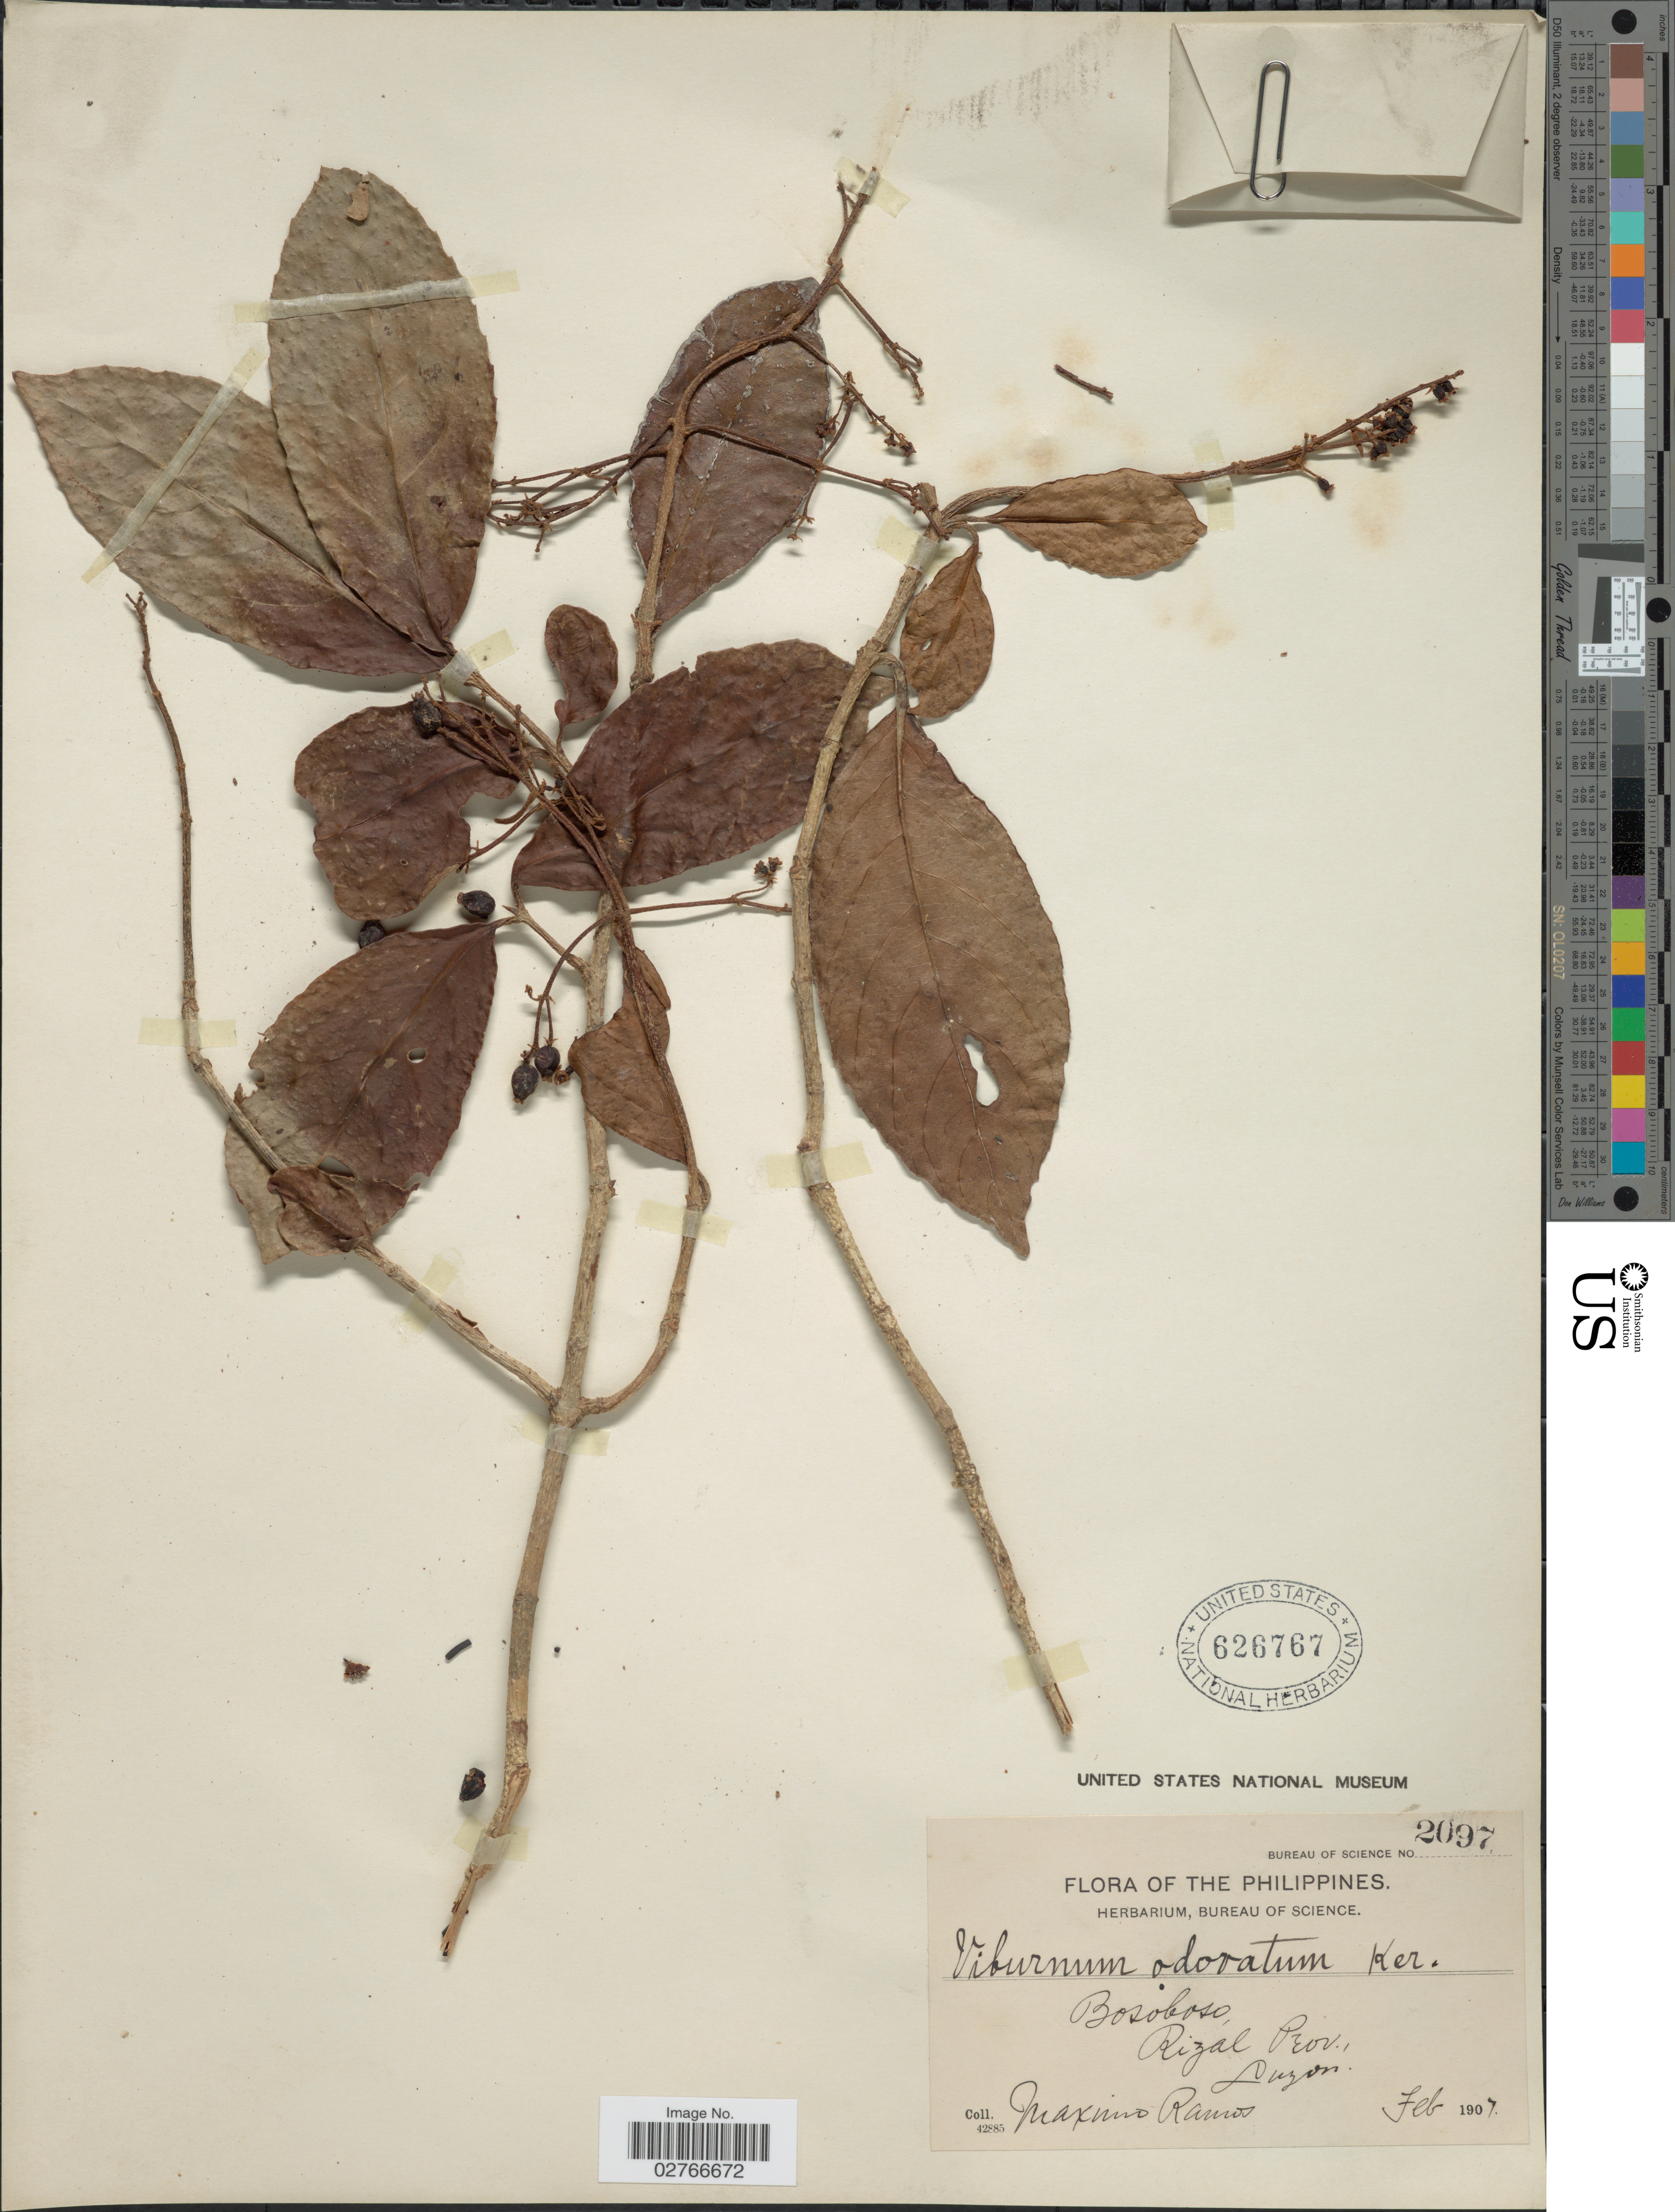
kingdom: Plantae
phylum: Tracheophyta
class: Magnoliopsida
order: Dipsacales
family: Viburnaceae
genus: Viburnum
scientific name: Viburnum odoratissimum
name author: Ker Gawl.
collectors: M. Ramos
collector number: Bureau of Science 2097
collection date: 1907-02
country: Philippines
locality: Bosoboso, Rizal Prov., Luzon.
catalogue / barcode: US 626767